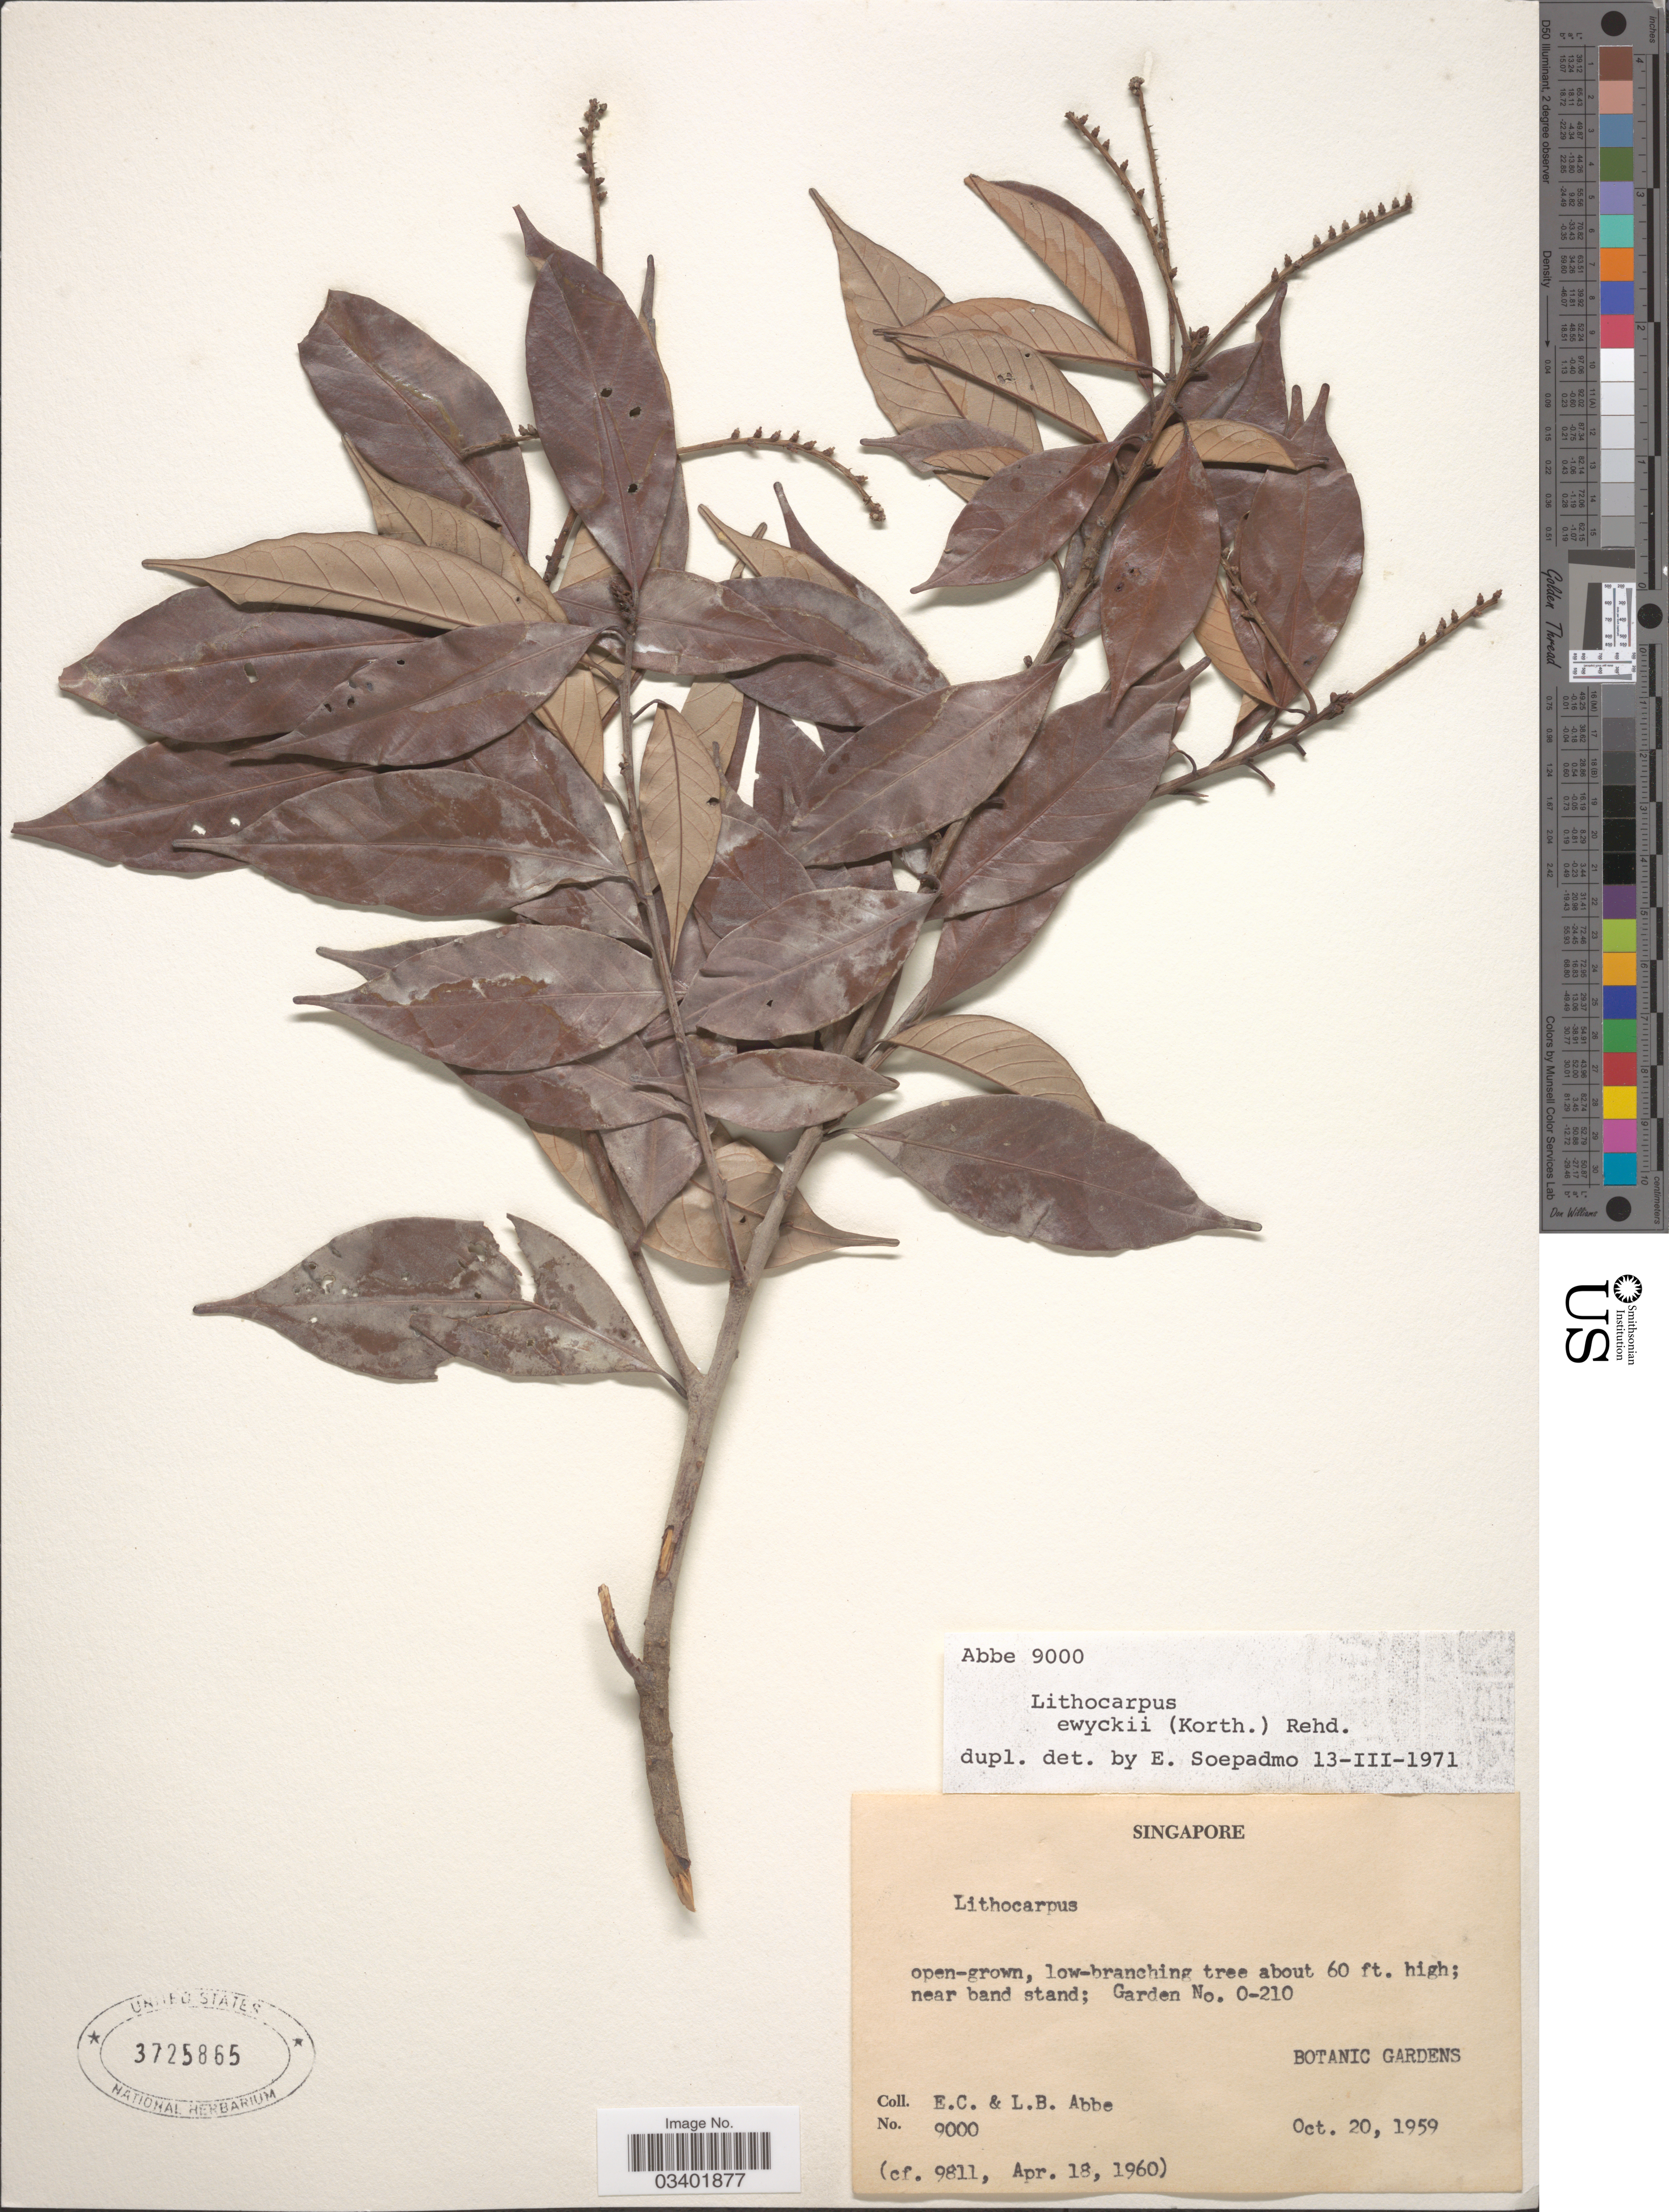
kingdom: Plantae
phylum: Tracheophyta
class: Magnoliopsida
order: Fagales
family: Fagaceae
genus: Lithocarpus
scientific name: Lithocarpus ewyckii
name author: (Korth.) Rehder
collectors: E. C. Abbe & L. B. Abbe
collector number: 9000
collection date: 1959-10-20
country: Singapore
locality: Near band stand; Garden No. 0-210. Botanic Gardens.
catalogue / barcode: US 3725865